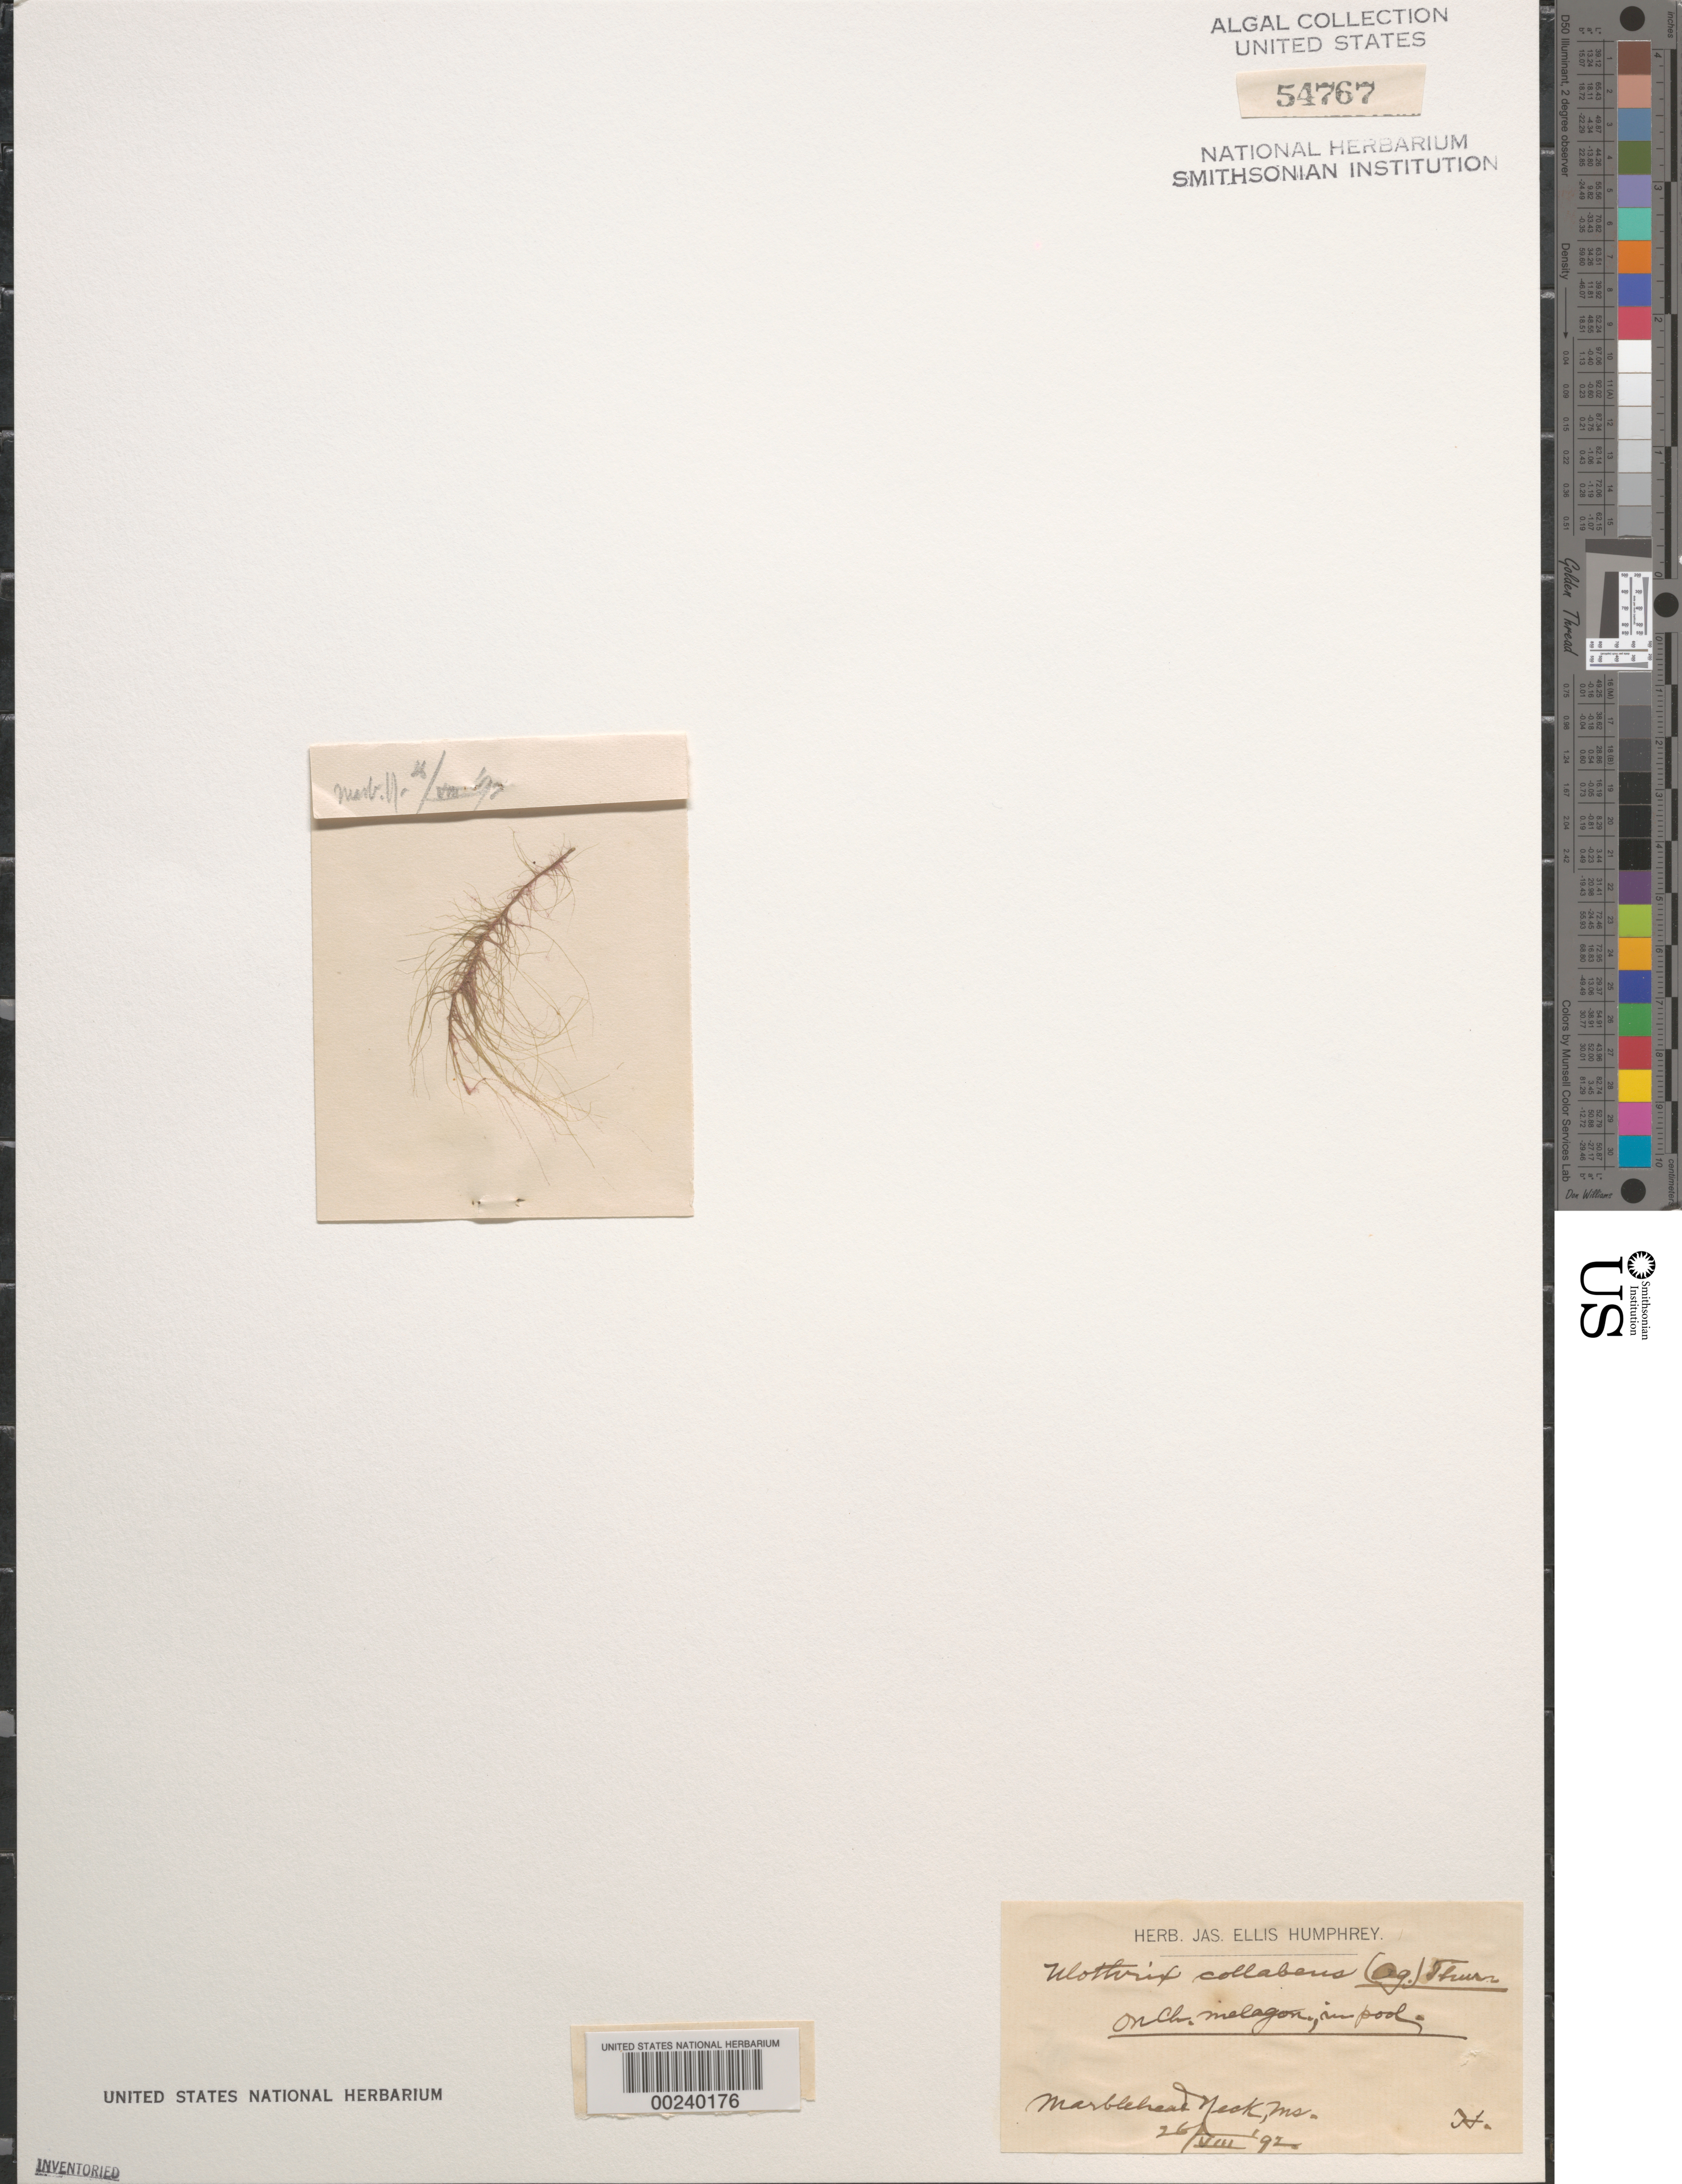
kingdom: Plantae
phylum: Chlorophyta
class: Ulvophyceae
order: Ulotrichales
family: Ulotrichaceae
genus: Ulothrix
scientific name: Ulothrix collabens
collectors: J. Humphrey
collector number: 4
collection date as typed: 26 Aug 1892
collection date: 1892-08-26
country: United States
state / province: Massachusetts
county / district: Essex County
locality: Marblehead Neck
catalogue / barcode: US 54767